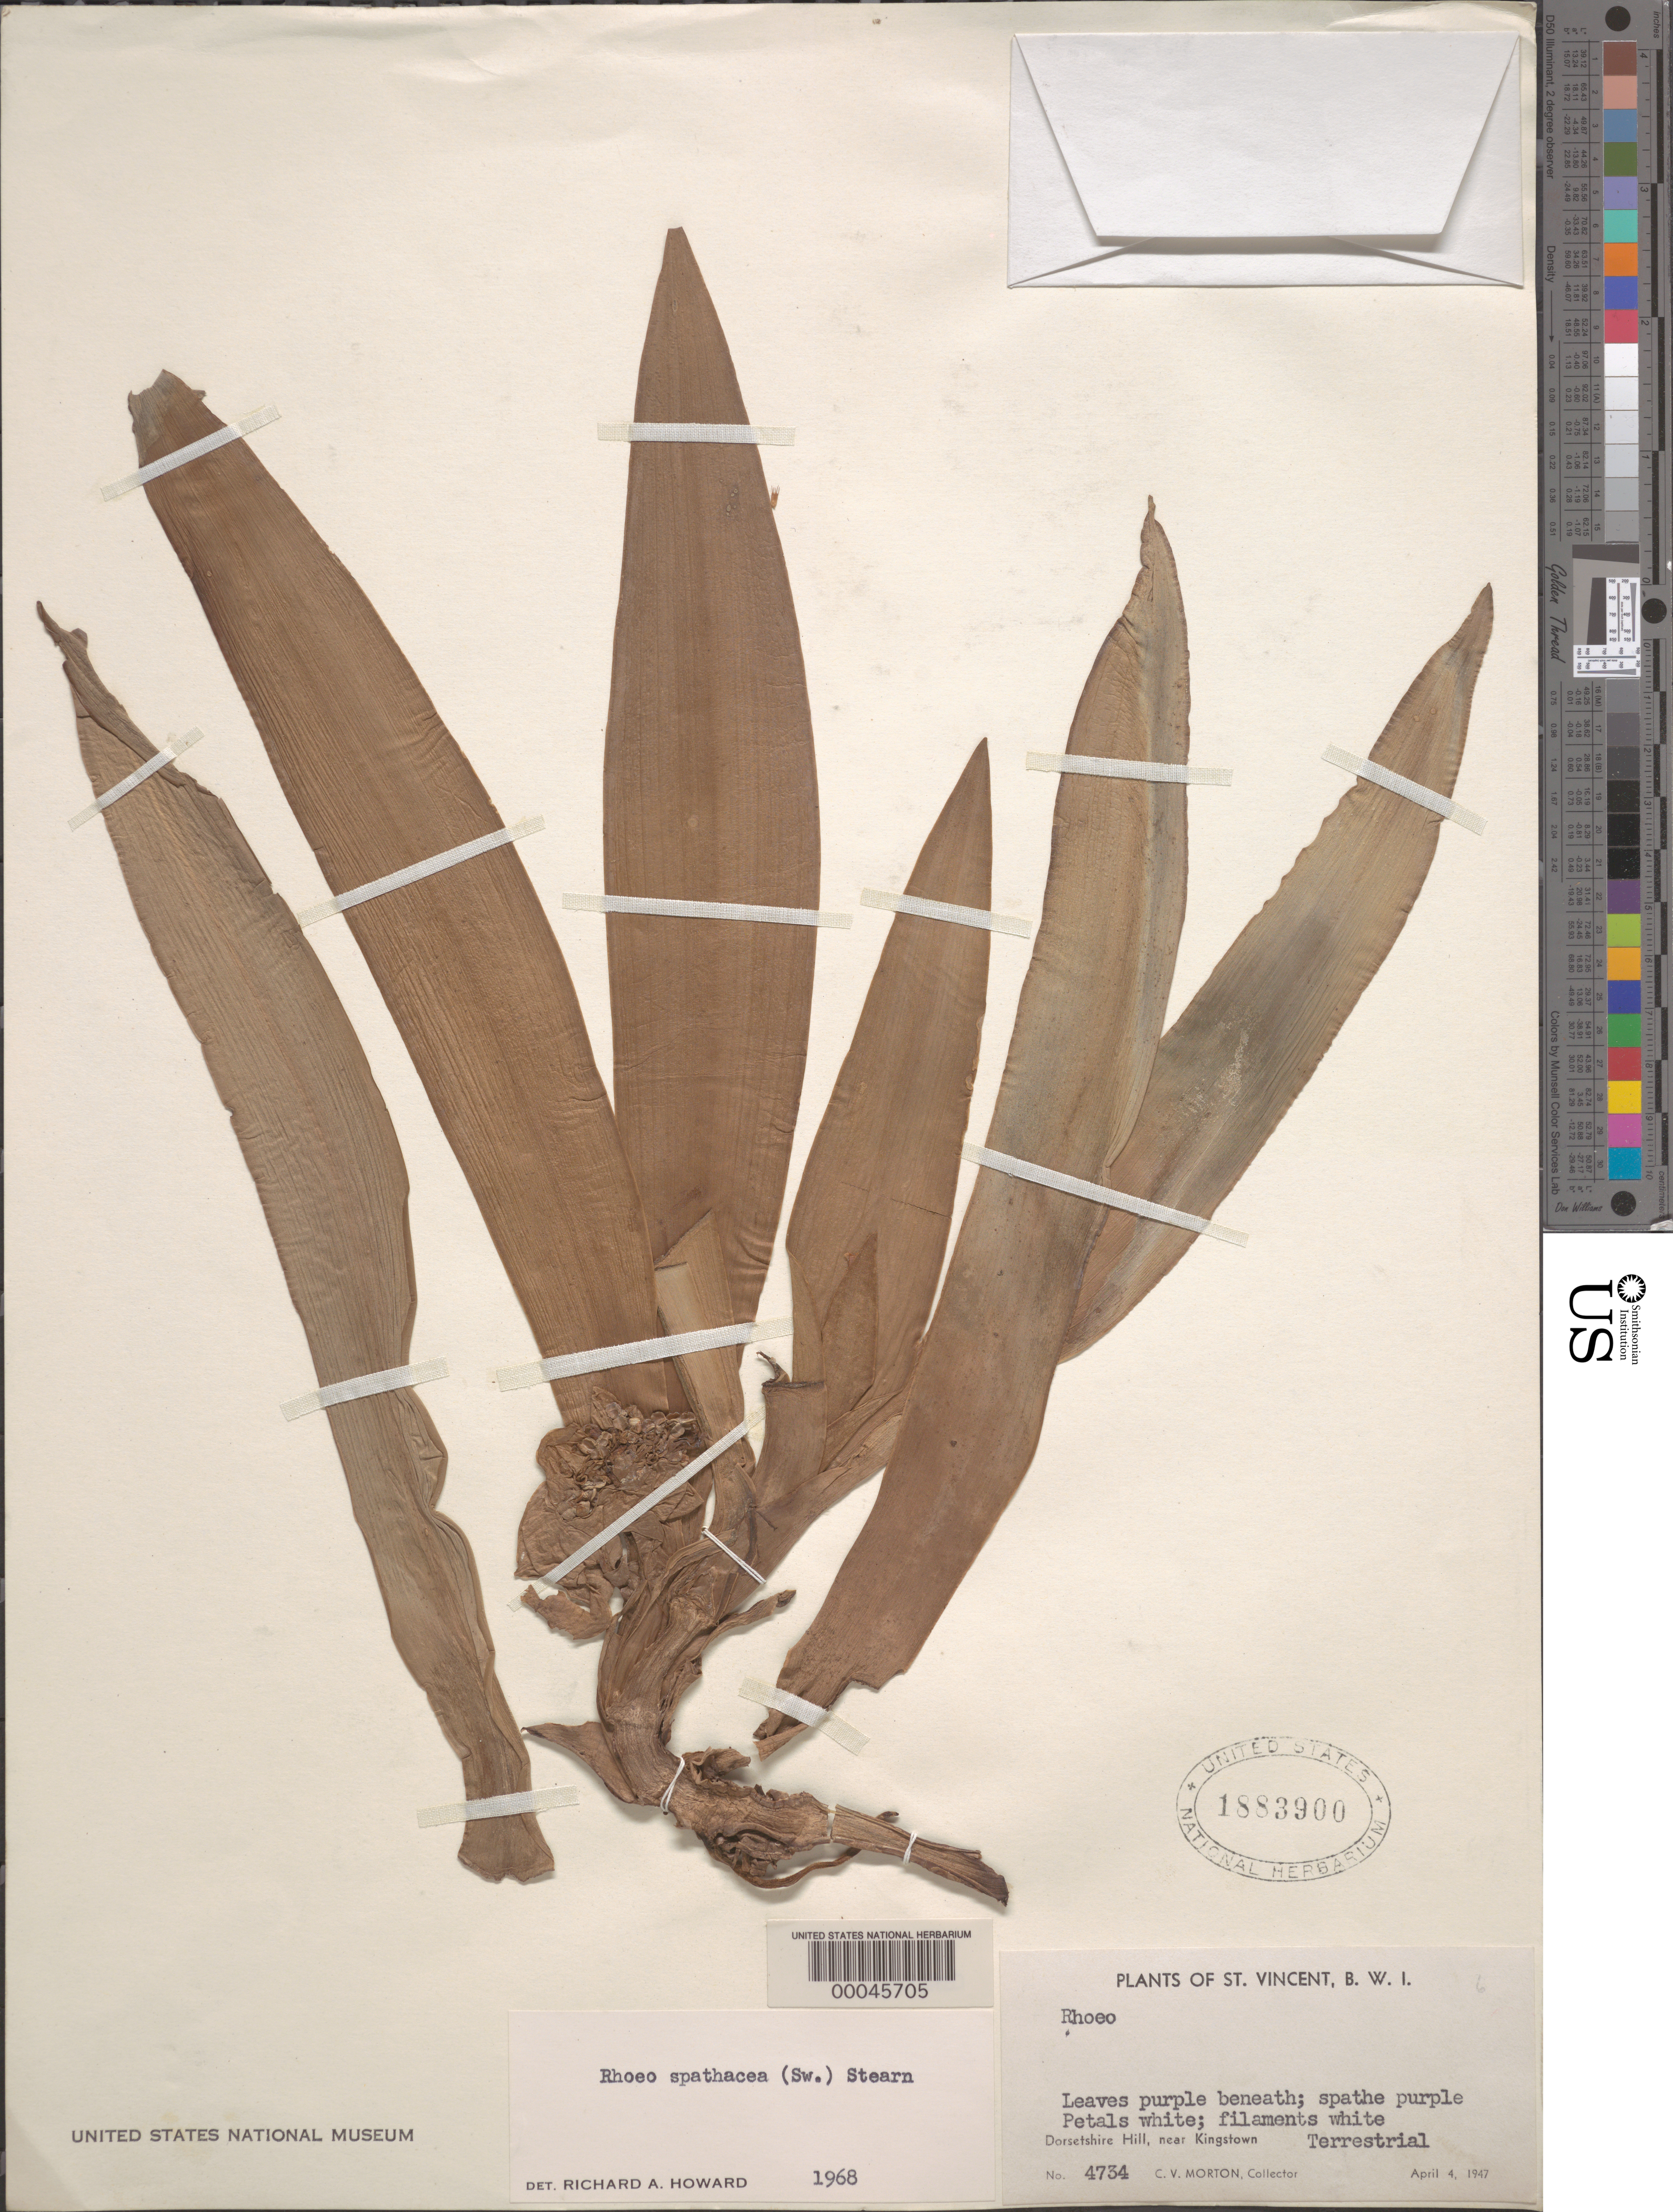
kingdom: Plantae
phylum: Tracheophyta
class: Liliopsida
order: Commelinales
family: Commelinaceae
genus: Tradescantia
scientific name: Tradescantia spathacea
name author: Sw.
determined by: Howard, R. A.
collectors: C. V. Morton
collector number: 4734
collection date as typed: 04 Apr 1947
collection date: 1947-04-04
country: Jamaica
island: Greater Antilles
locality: Dorsetshire hill, near kingstown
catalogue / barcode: US 1883900